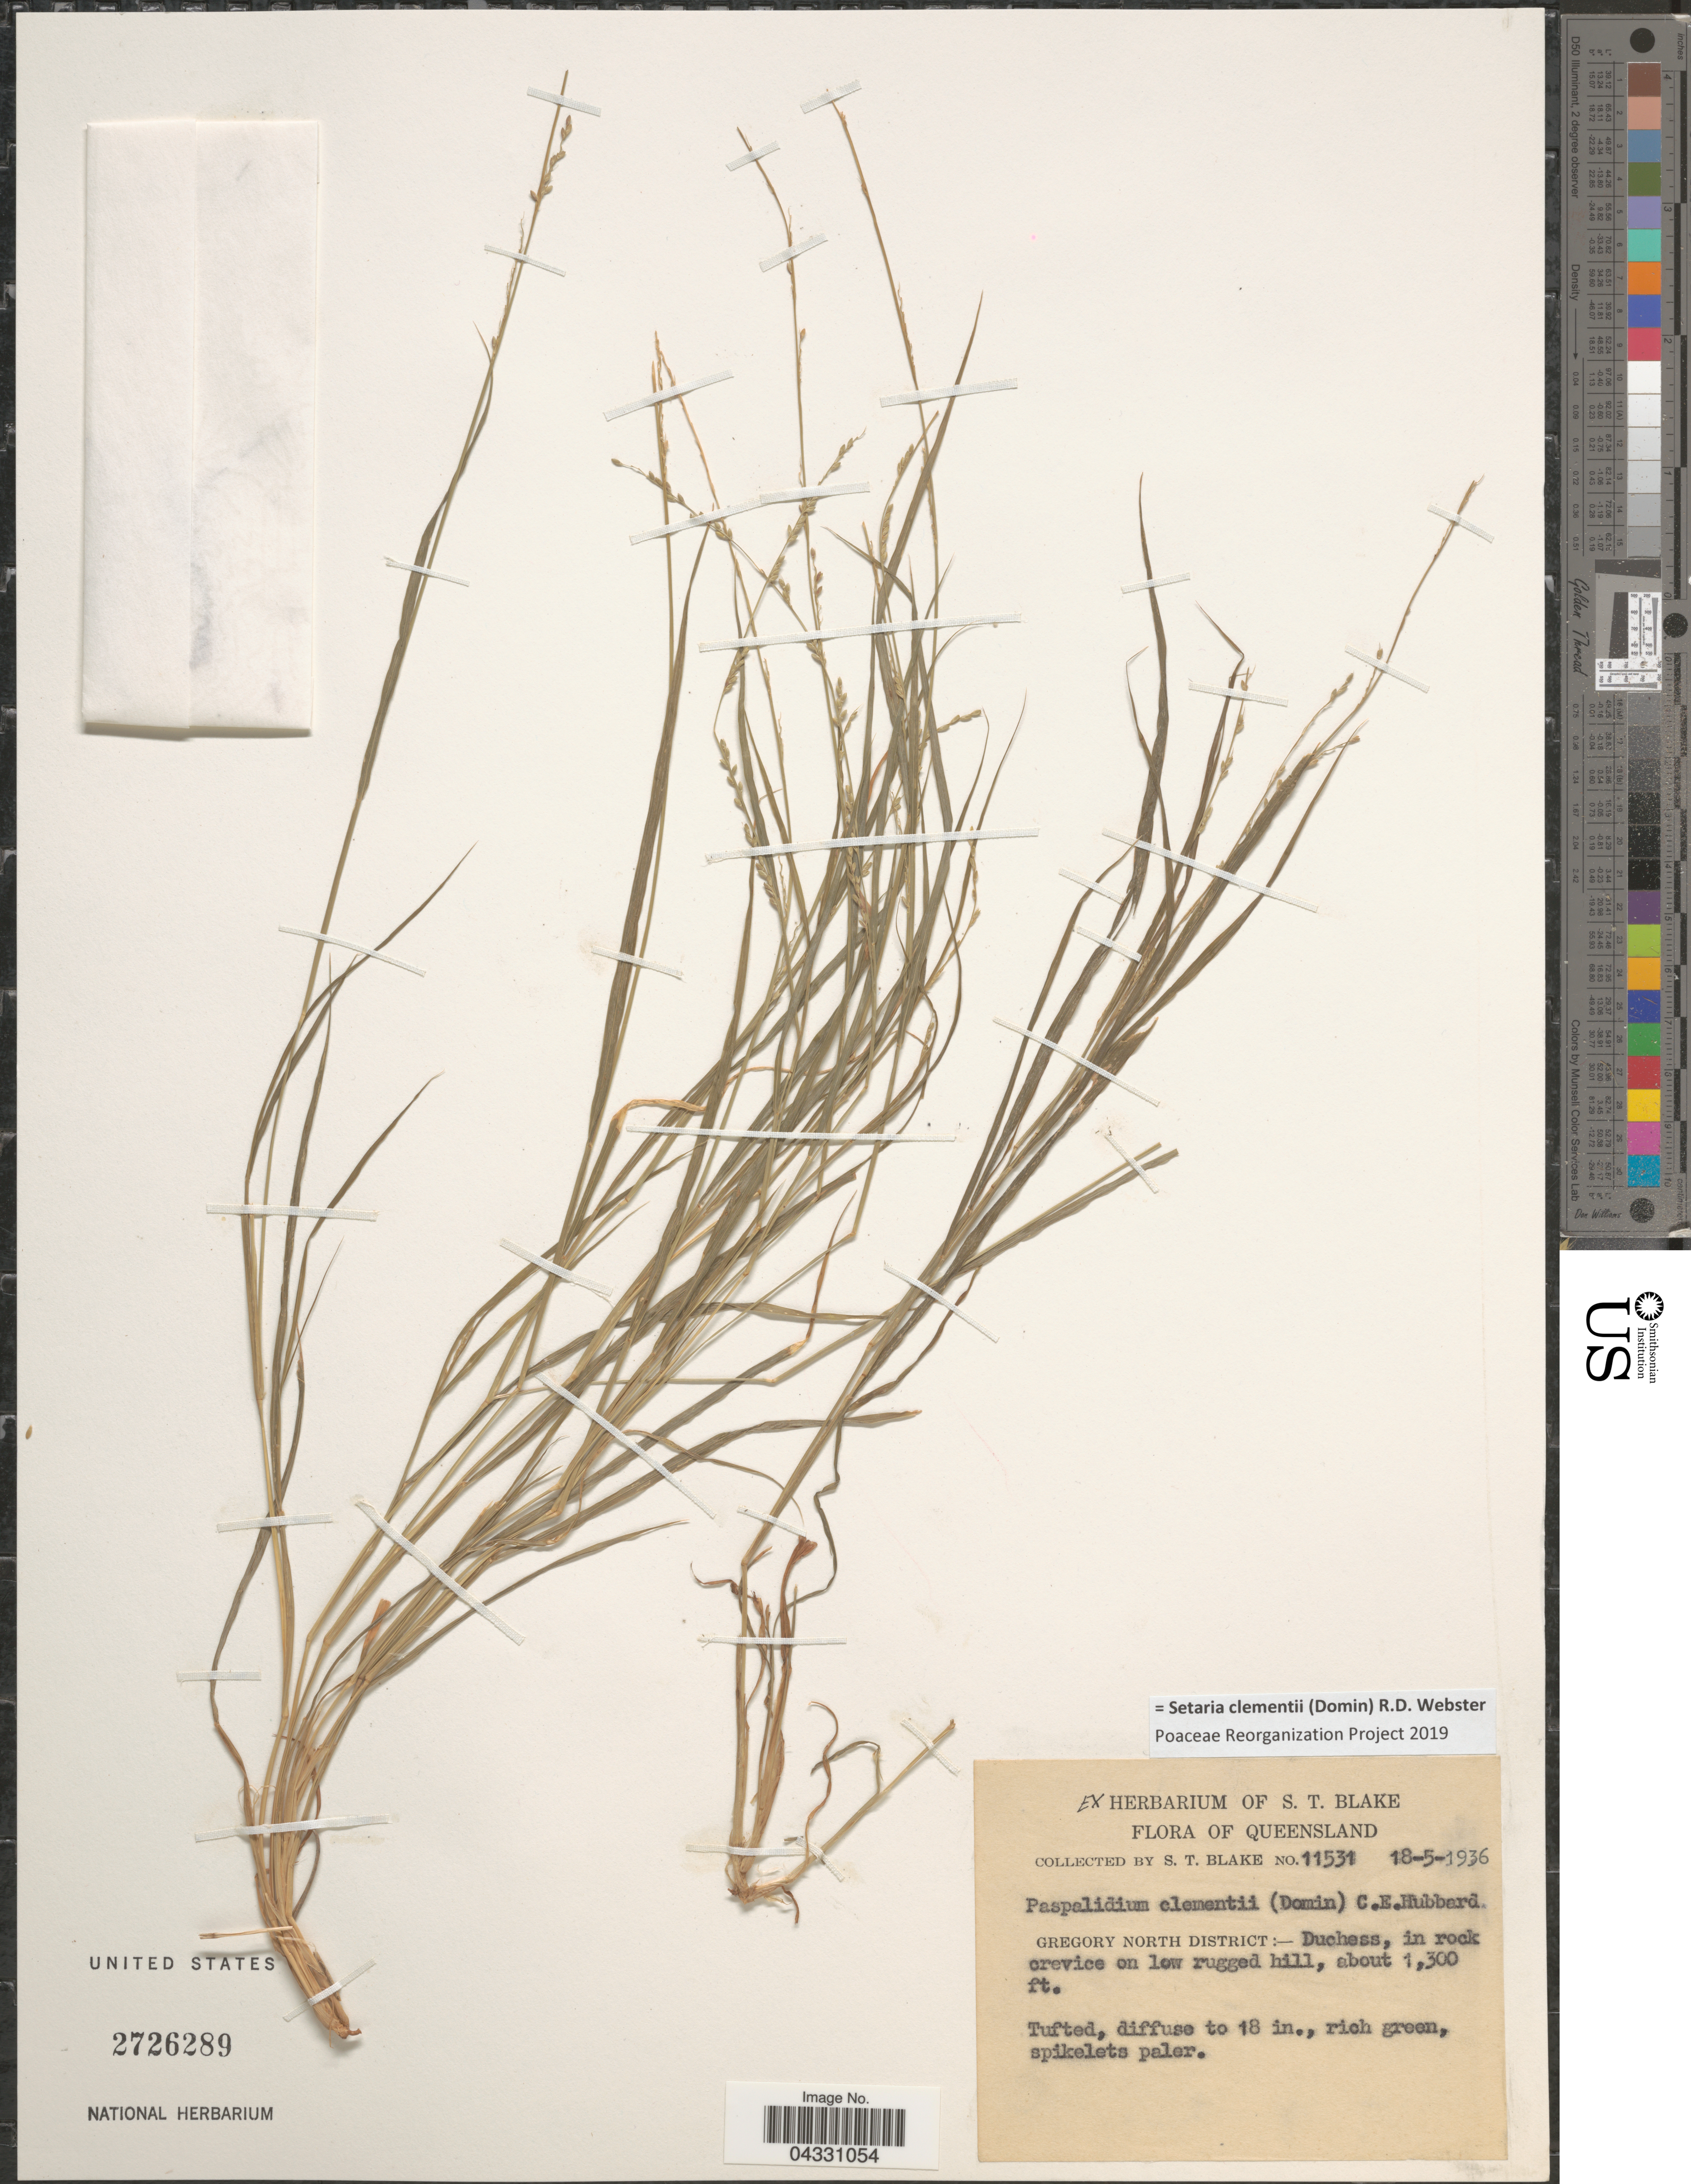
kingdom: Plantae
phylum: Tracheophyta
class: Liliopsida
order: Poales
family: Poaceae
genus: Setaria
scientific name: Setaria clementii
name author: (Domin) R.D. Webster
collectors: S. T. Blake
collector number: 11531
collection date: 1936-05-18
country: Australia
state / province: Queensland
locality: Gregory North District:- Duchess.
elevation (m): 396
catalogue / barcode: US 2726289